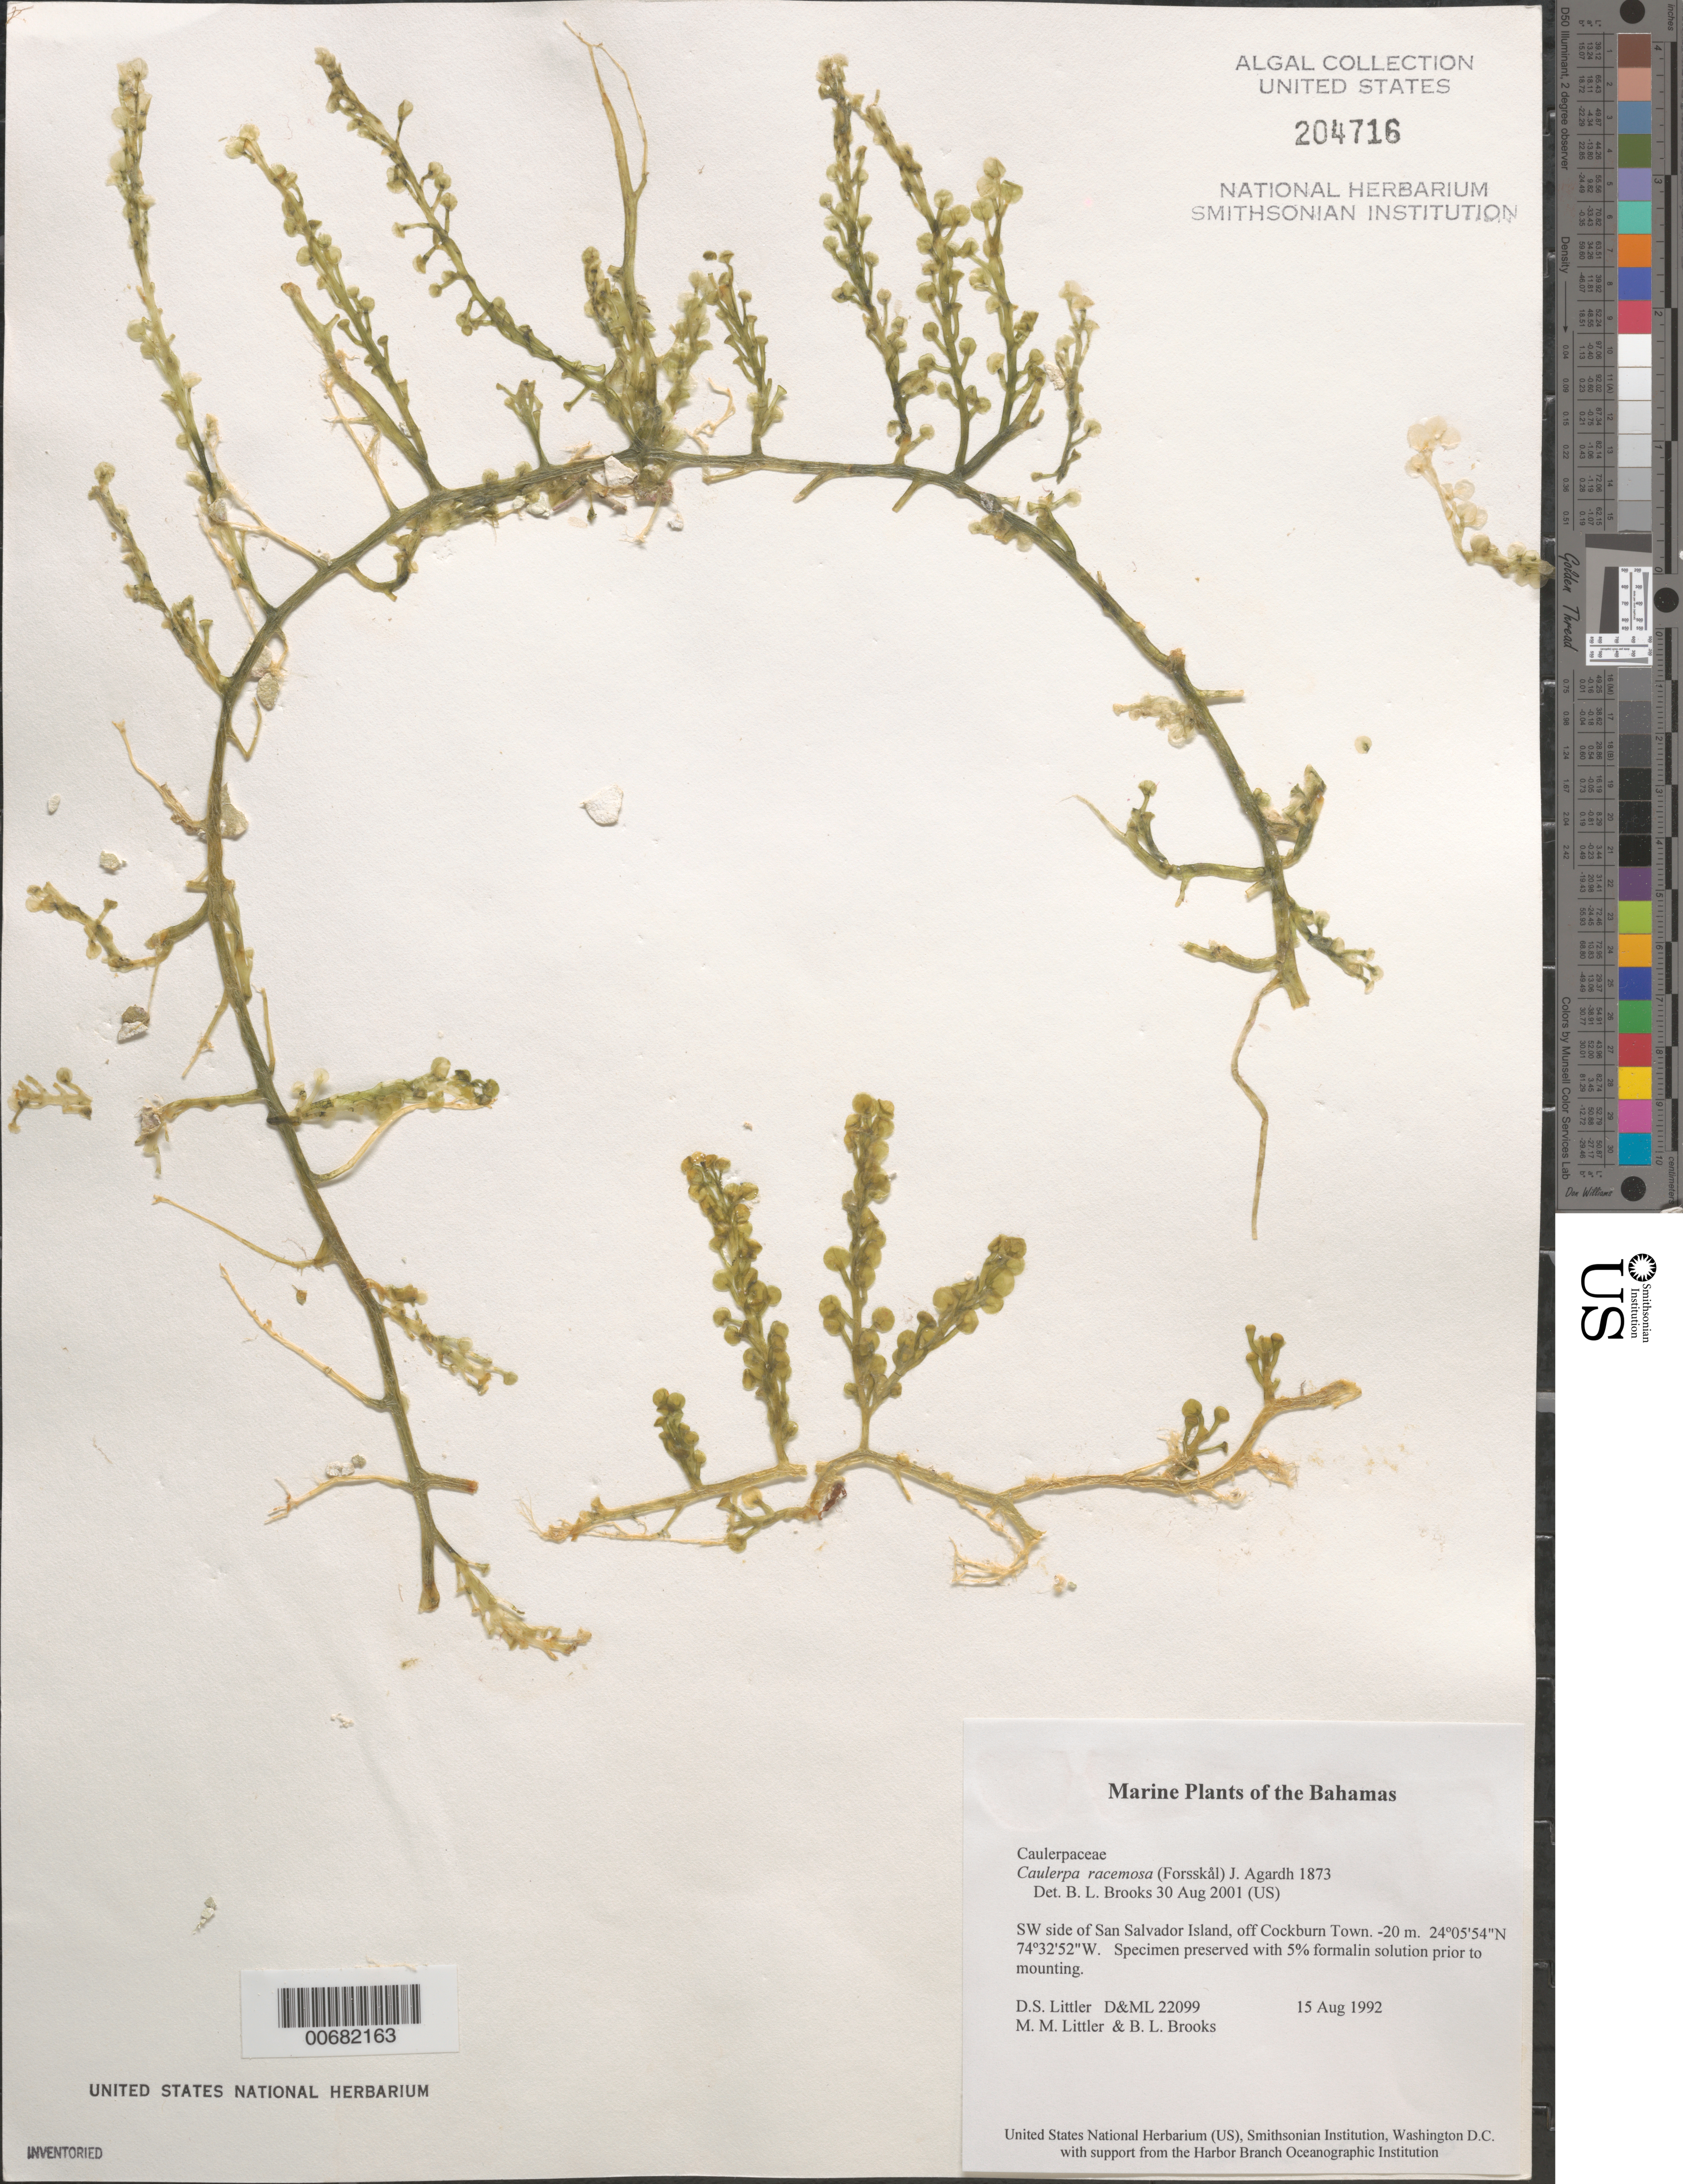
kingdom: Plantae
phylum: Chlorophyta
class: Ulvophyceae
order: Bryopsidales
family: Caulerpaceae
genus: Caulerpa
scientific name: Caulerpa racemosa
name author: (Forssk.) J. Agardh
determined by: Brooks, B. L., (BOT), Smithsonian Institution - National Museum of Natural History (UNITED STATES)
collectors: D. S. Littler, M. M. Littler & B. Brooks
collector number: D&ML 22099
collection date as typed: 15 Aug 1992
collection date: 1992-08-15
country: Bahamas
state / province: San Salvador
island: San Salvador Island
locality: Off Cockburn Town, southwest side of island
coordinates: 24 05' 54" N, 74 32' 52" W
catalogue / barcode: US 204716